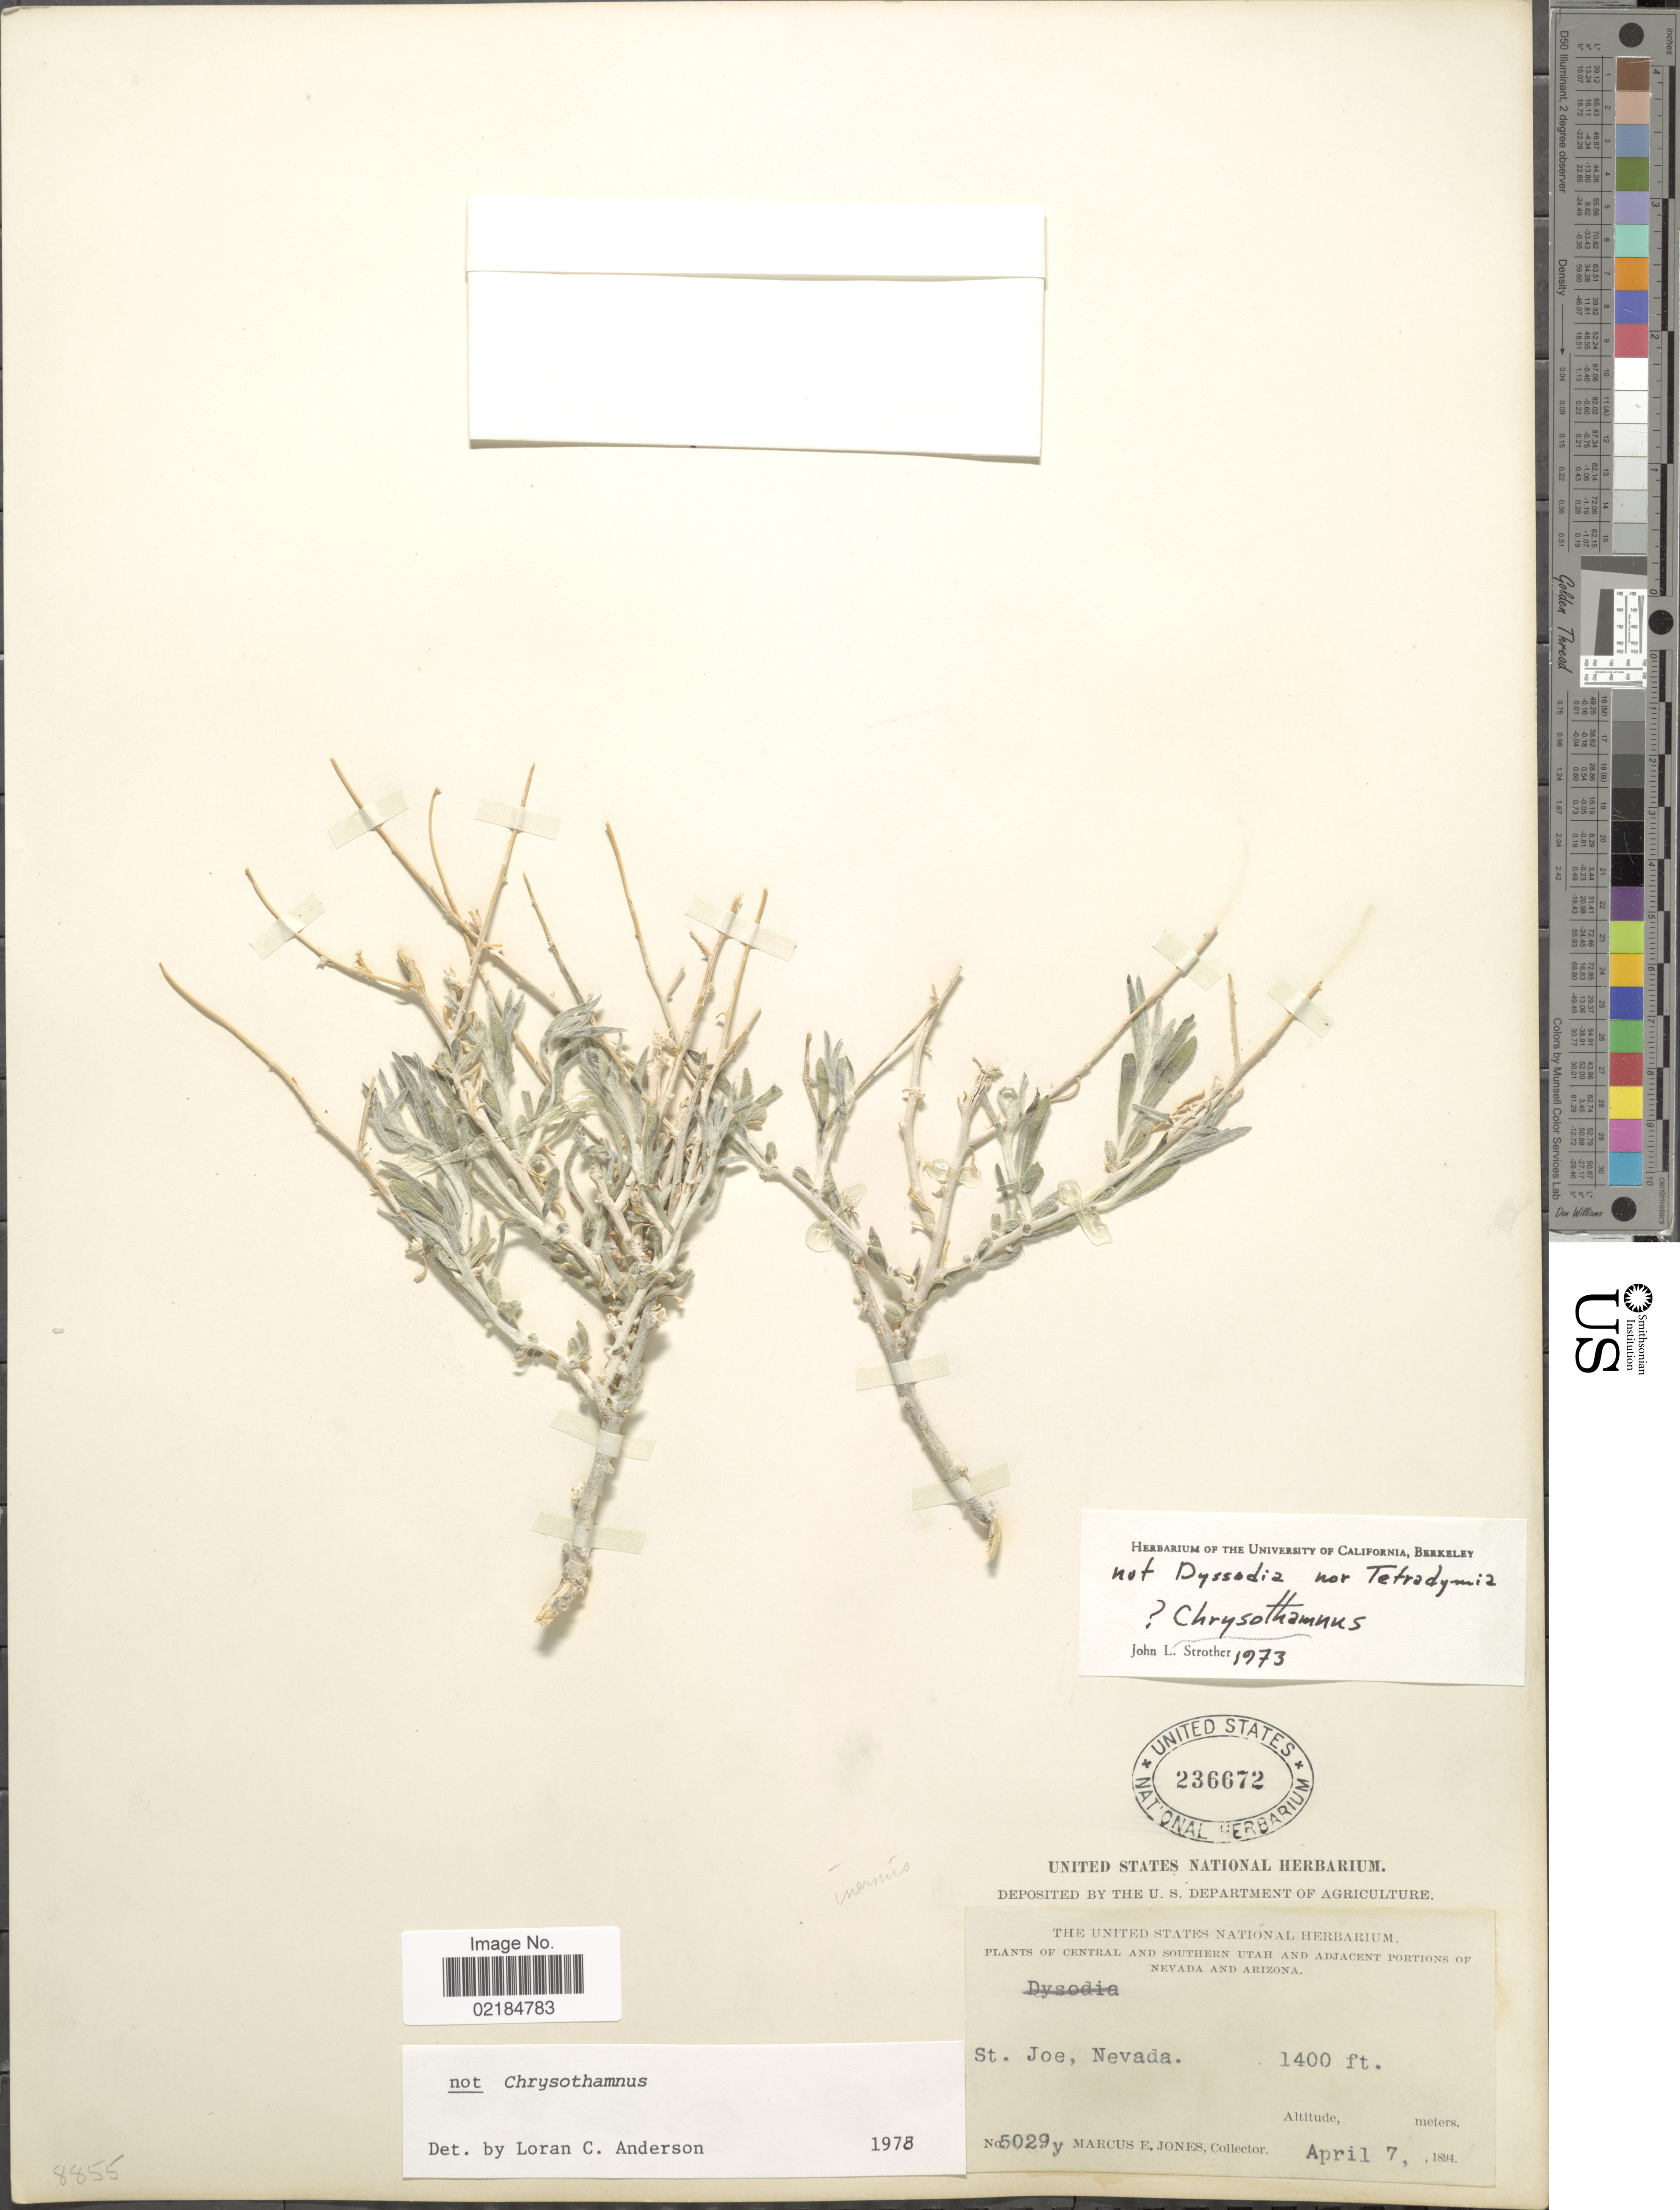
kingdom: Plantae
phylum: Tracheophyta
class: Magnoliopsida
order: Asterales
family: Asteraceae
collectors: M. E. Jones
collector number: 5029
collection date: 1894-04-07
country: United States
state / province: Nevada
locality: St. Joe, Adjacent portions of Nevada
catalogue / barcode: US 236672